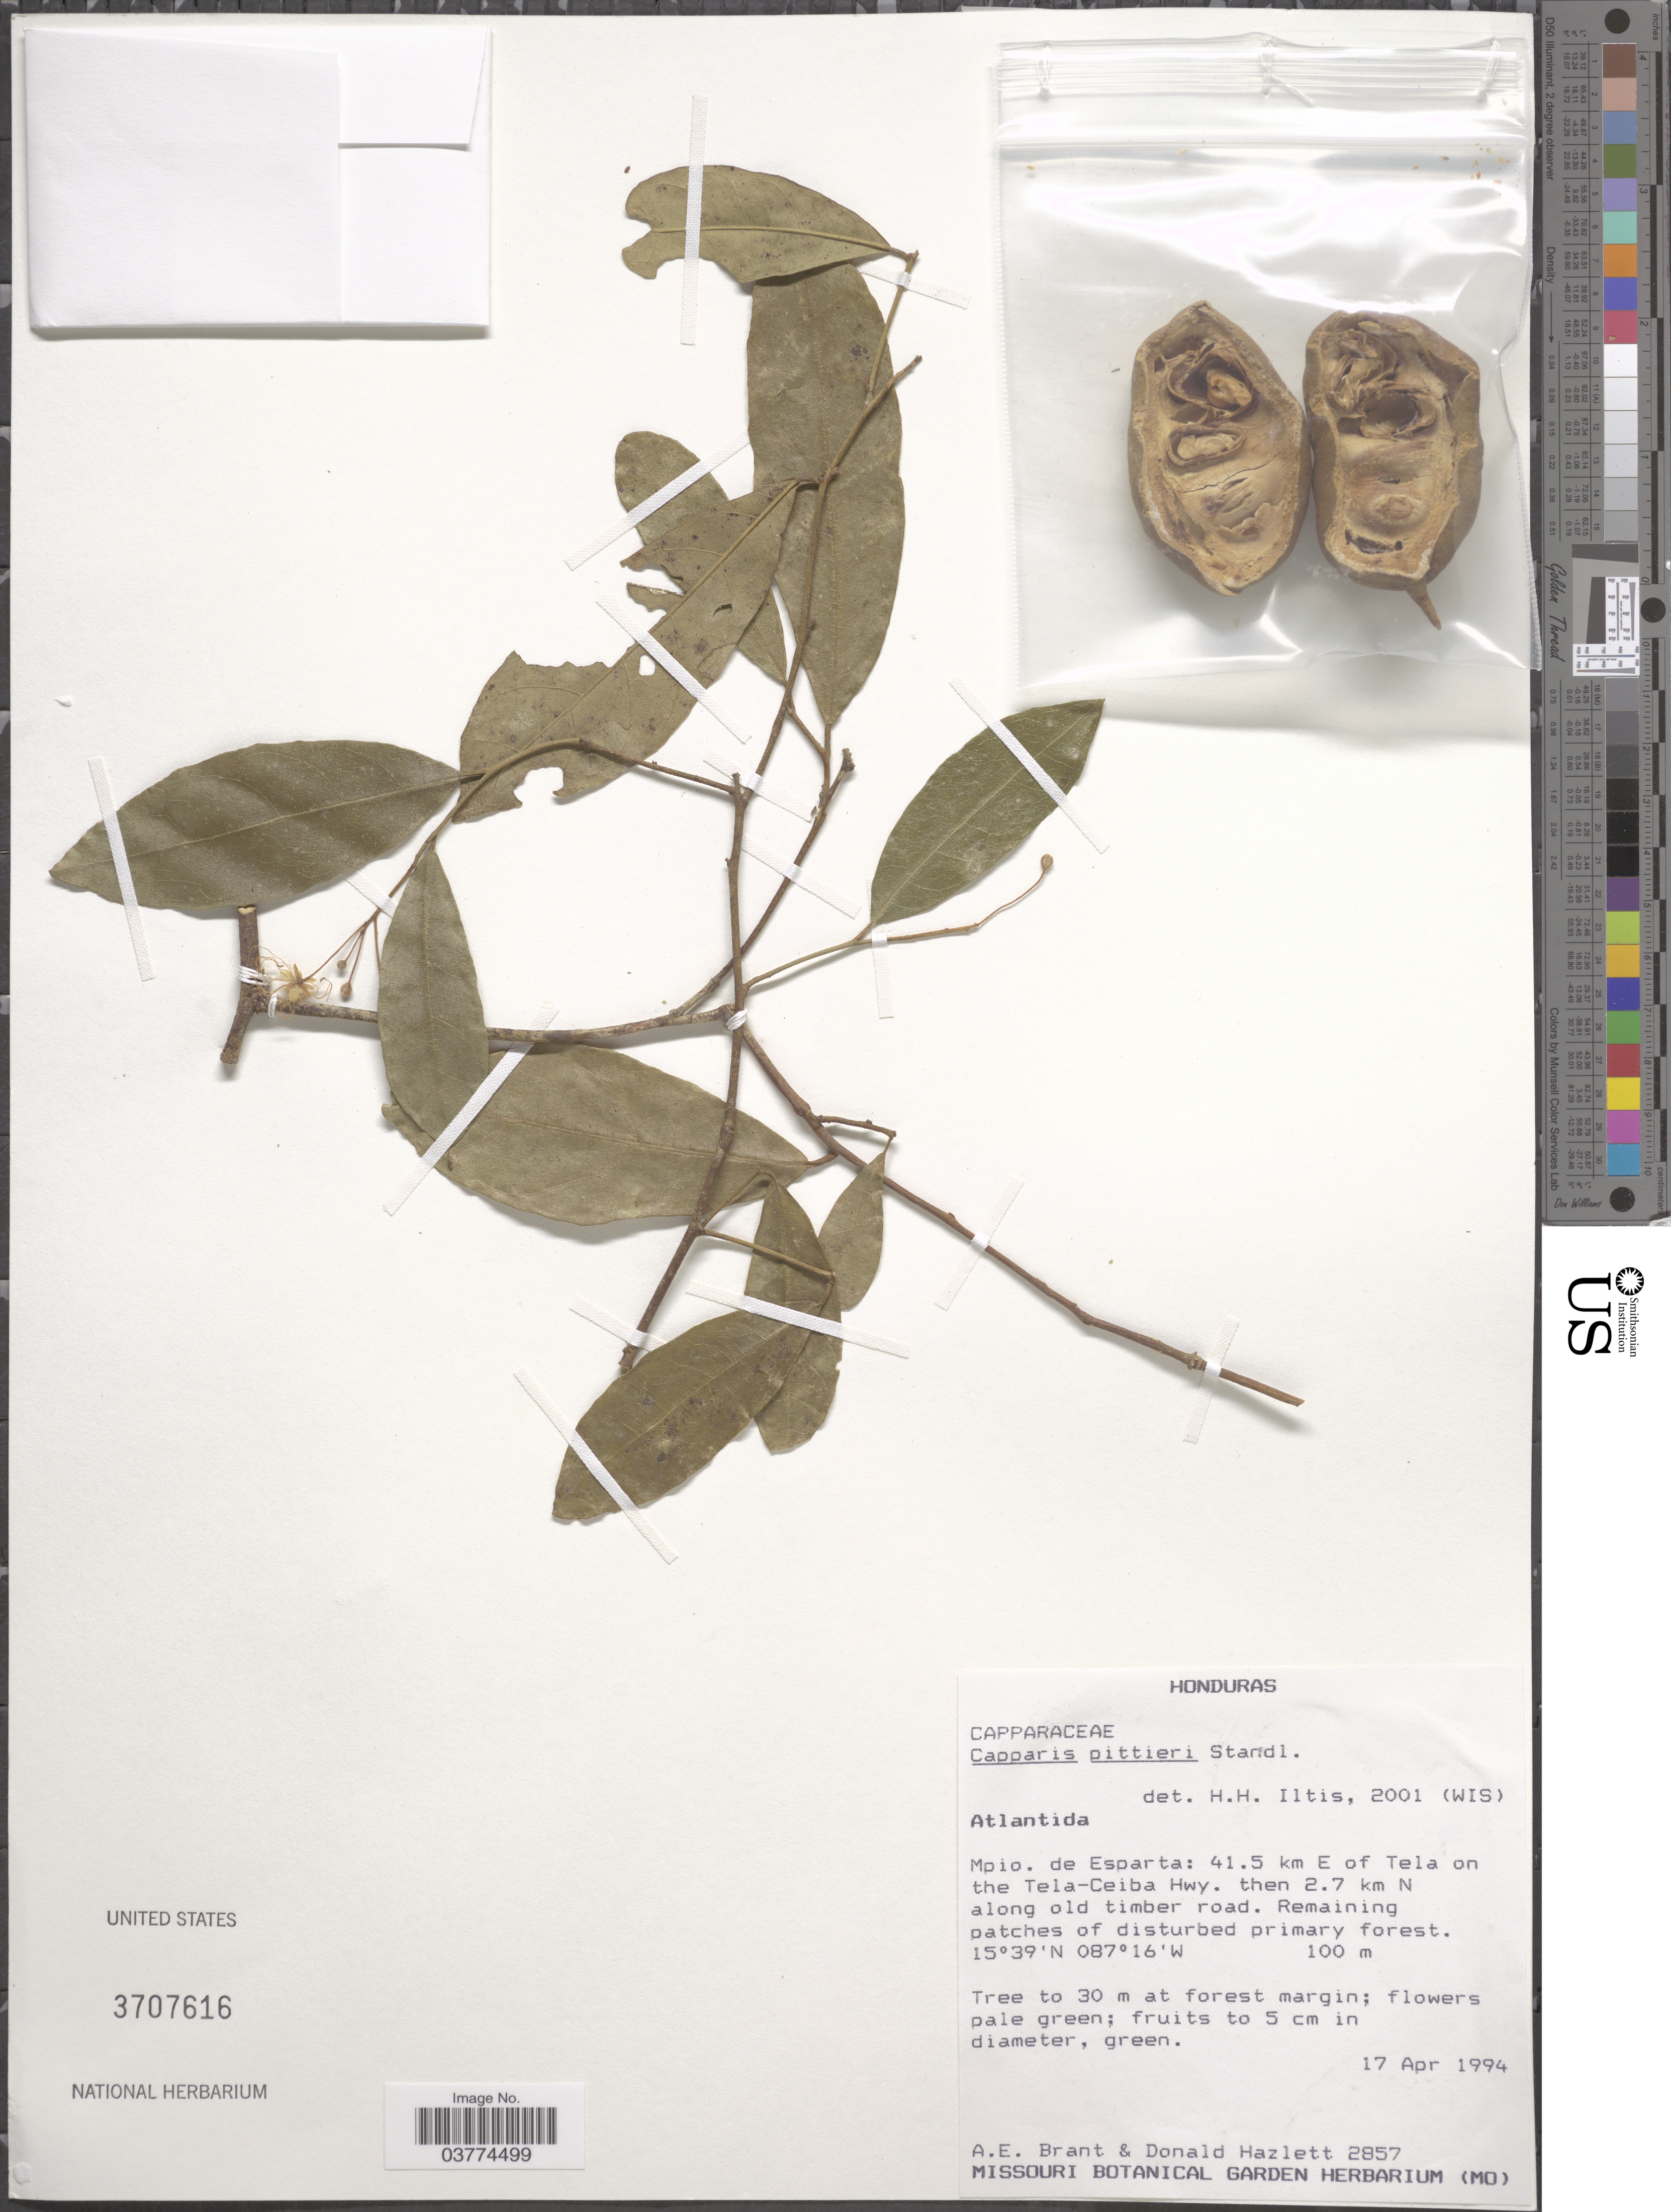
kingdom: Plantae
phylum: Tracheophyta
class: Magnoliopsida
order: Brassicales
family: Capparaceae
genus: Preslianthus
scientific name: Preslianthus pittieri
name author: (Standl.) Cornejo & Iltis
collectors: A. Brant & D. Hazlett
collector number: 2857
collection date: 1994-04-17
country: Honduras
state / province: Atlantida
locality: Mpio. de Esparta: 41.5 km E of Tela on the Tela-Ceiba Hwy. then 2.7 km N along old timber road.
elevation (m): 100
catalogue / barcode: US 3707616